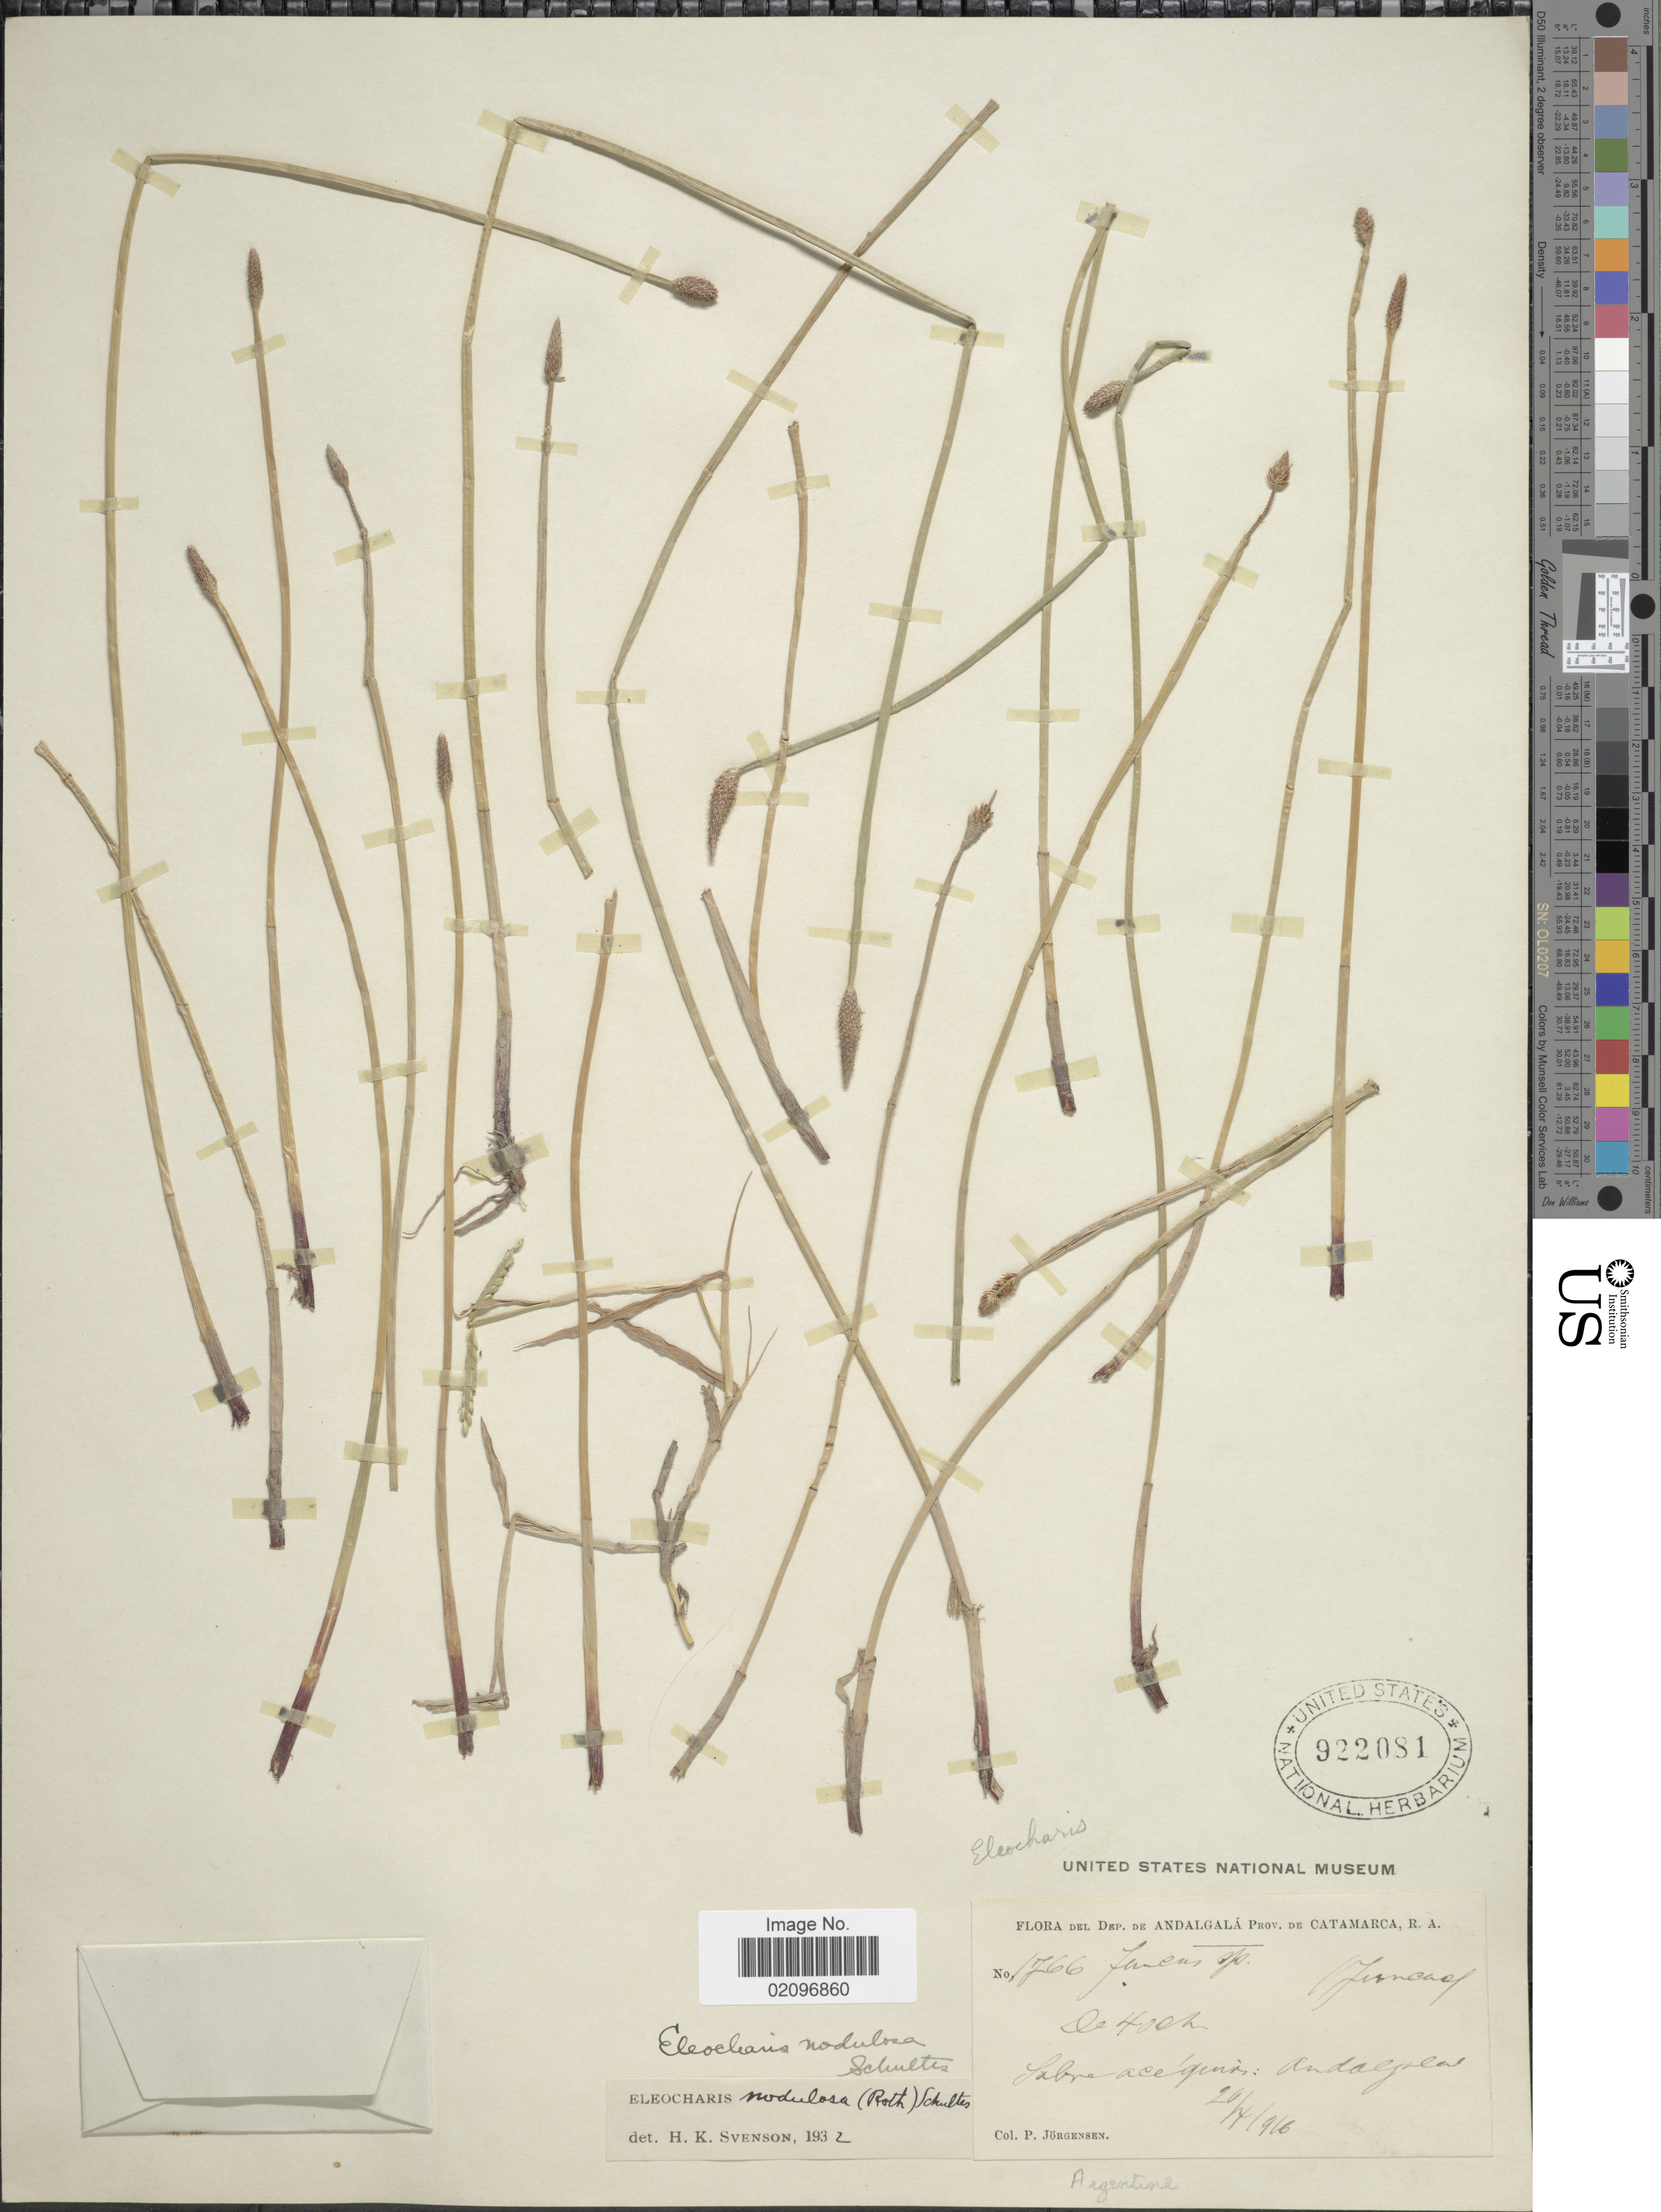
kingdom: Plantae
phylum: Tracheophyta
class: Liliopsida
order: Poales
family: Cyperaceae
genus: Eleocharis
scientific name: Eleocharis montana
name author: (Kunth) Roem. & Schult.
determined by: Strong, Mark T., (BOT), Smithsonian Institution - National Museum of Natural History (UNITED STATES)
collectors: P. Jörgensen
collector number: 1766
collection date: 1916-04-20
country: Argentina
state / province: Catamarca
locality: Dep. de Andalgala Prov. de Catamarca, R. A. Andalgalas.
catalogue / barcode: US 922081